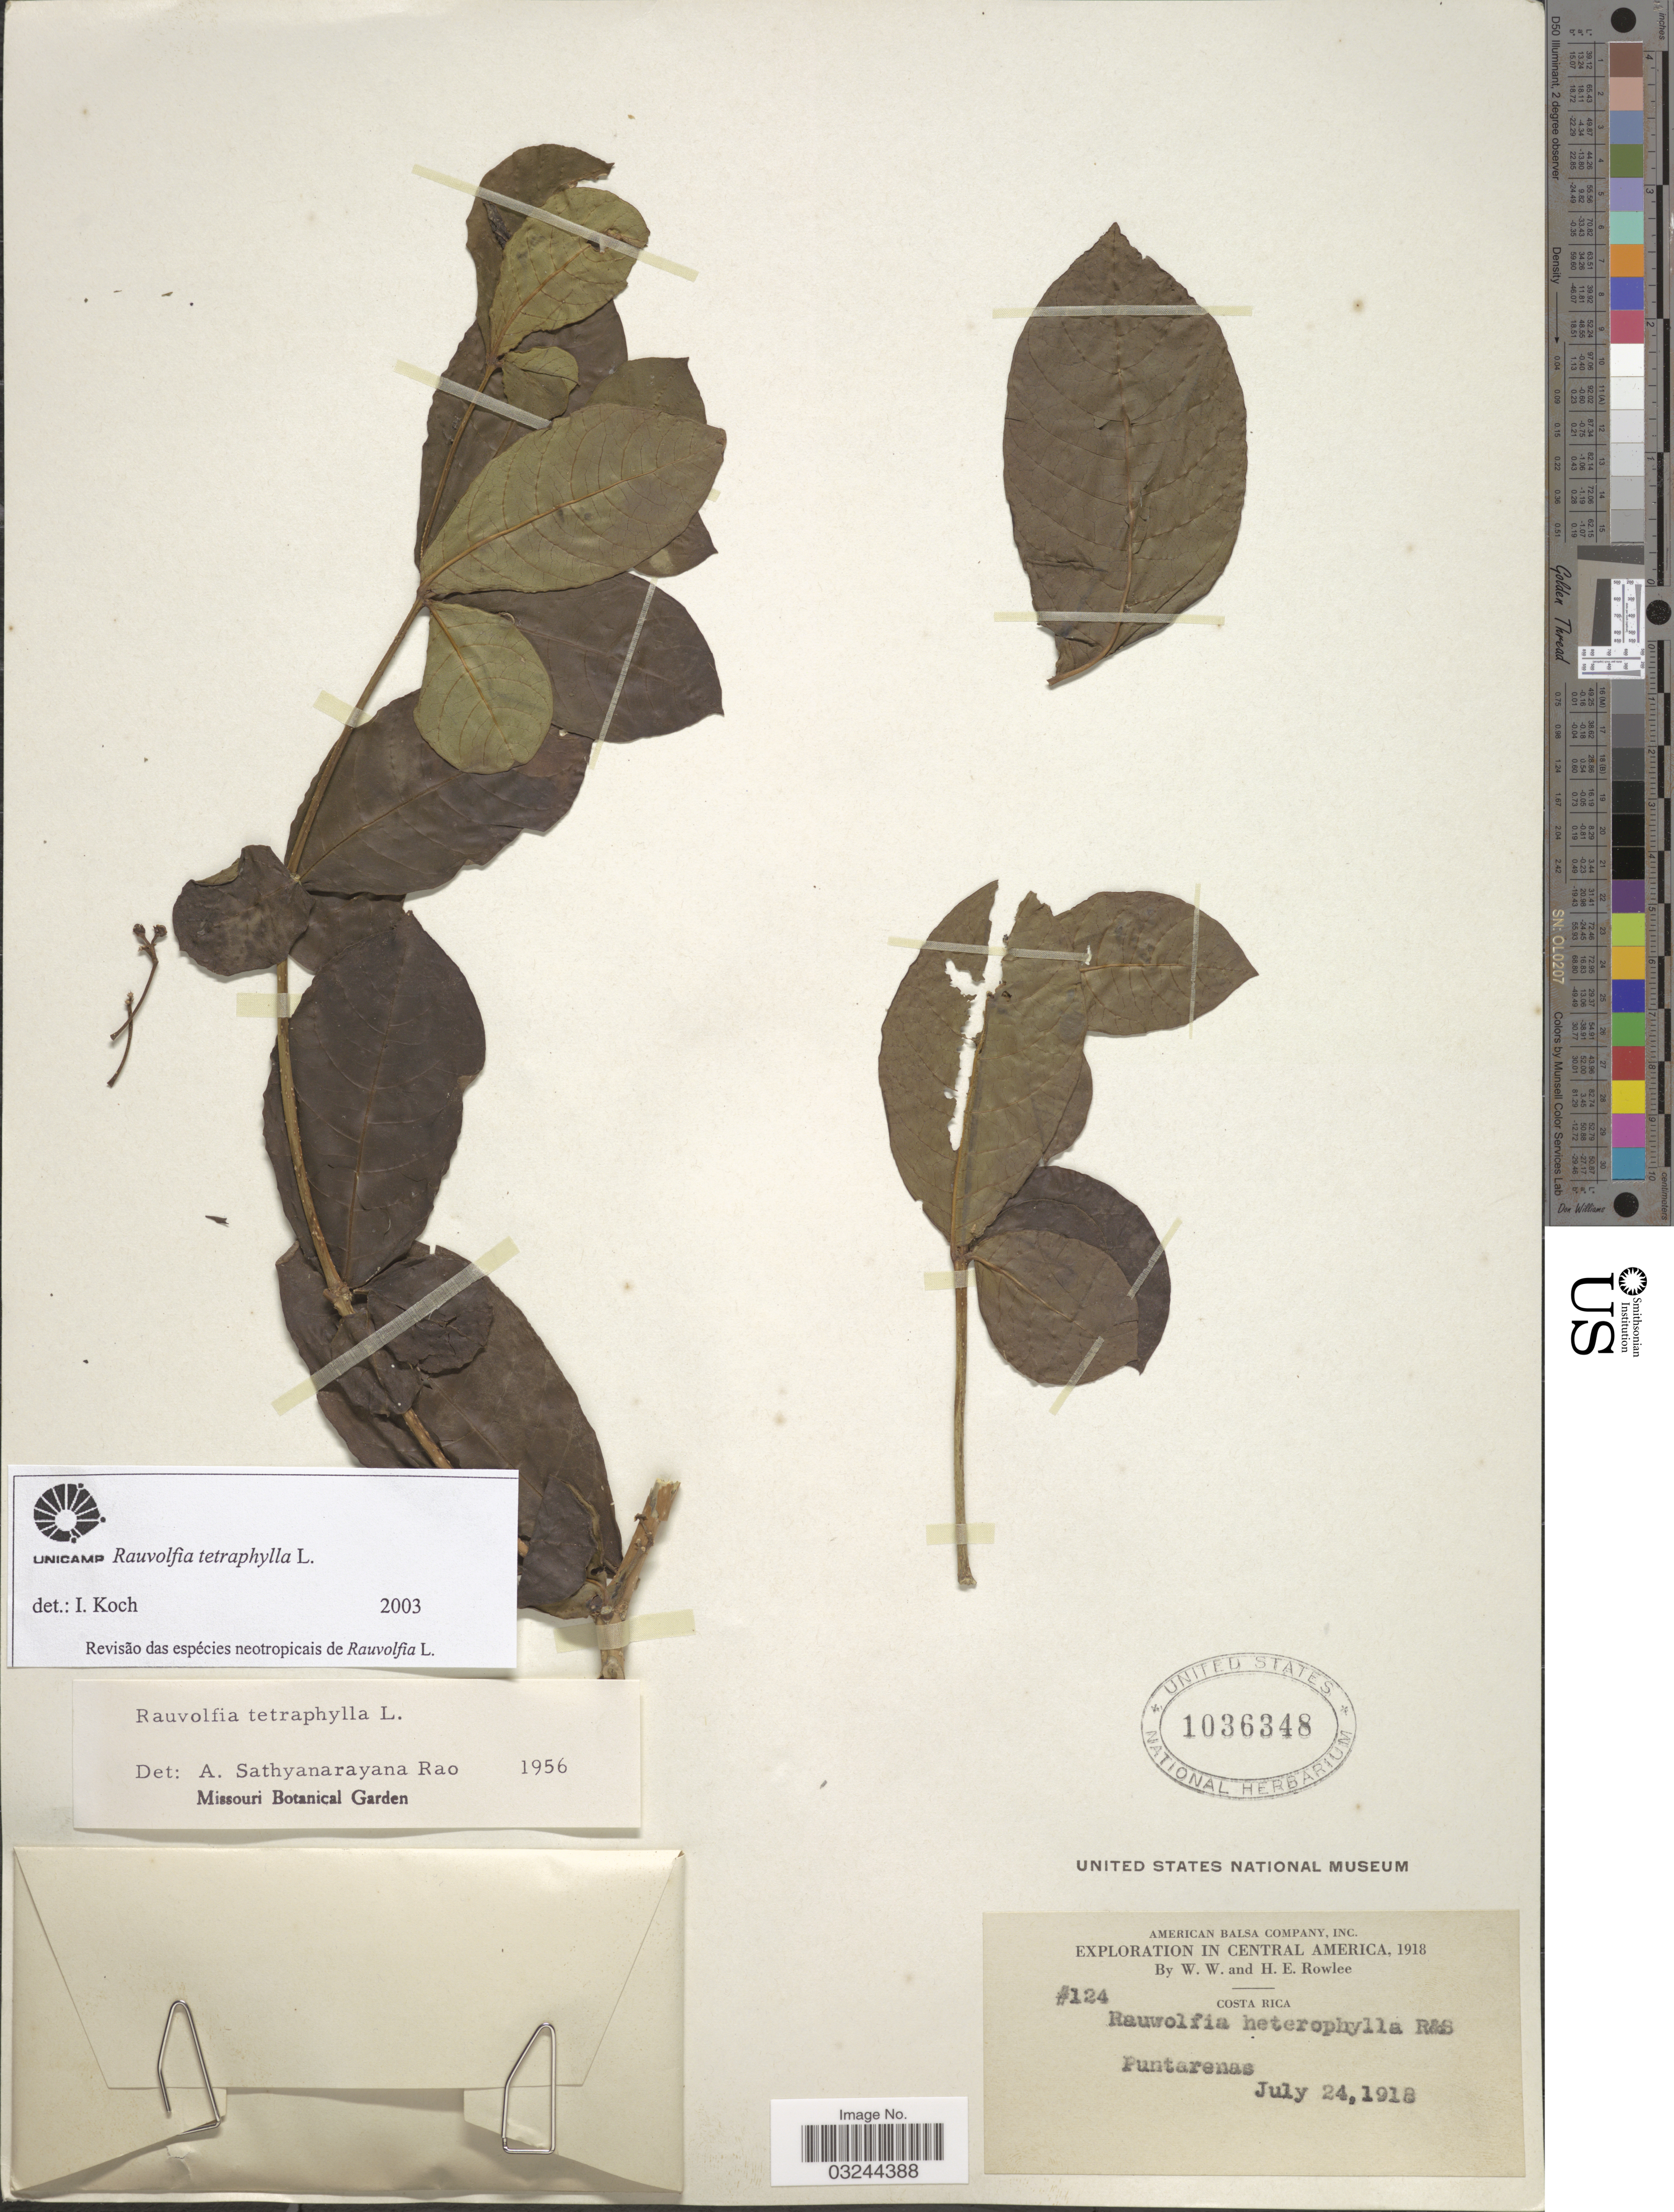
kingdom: Plantae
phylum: Tracheophyta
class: Magnoliopsida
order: Gentianales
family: Apocynaceae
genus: Rauvolfia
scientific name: Rauvolfia tetraphylla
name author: L.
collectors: W. W. Rowlee & H. E. Rowlee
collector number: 124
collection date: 1918-07-24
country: Costa Rica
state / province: Puntarenas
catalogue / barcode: US 1036348